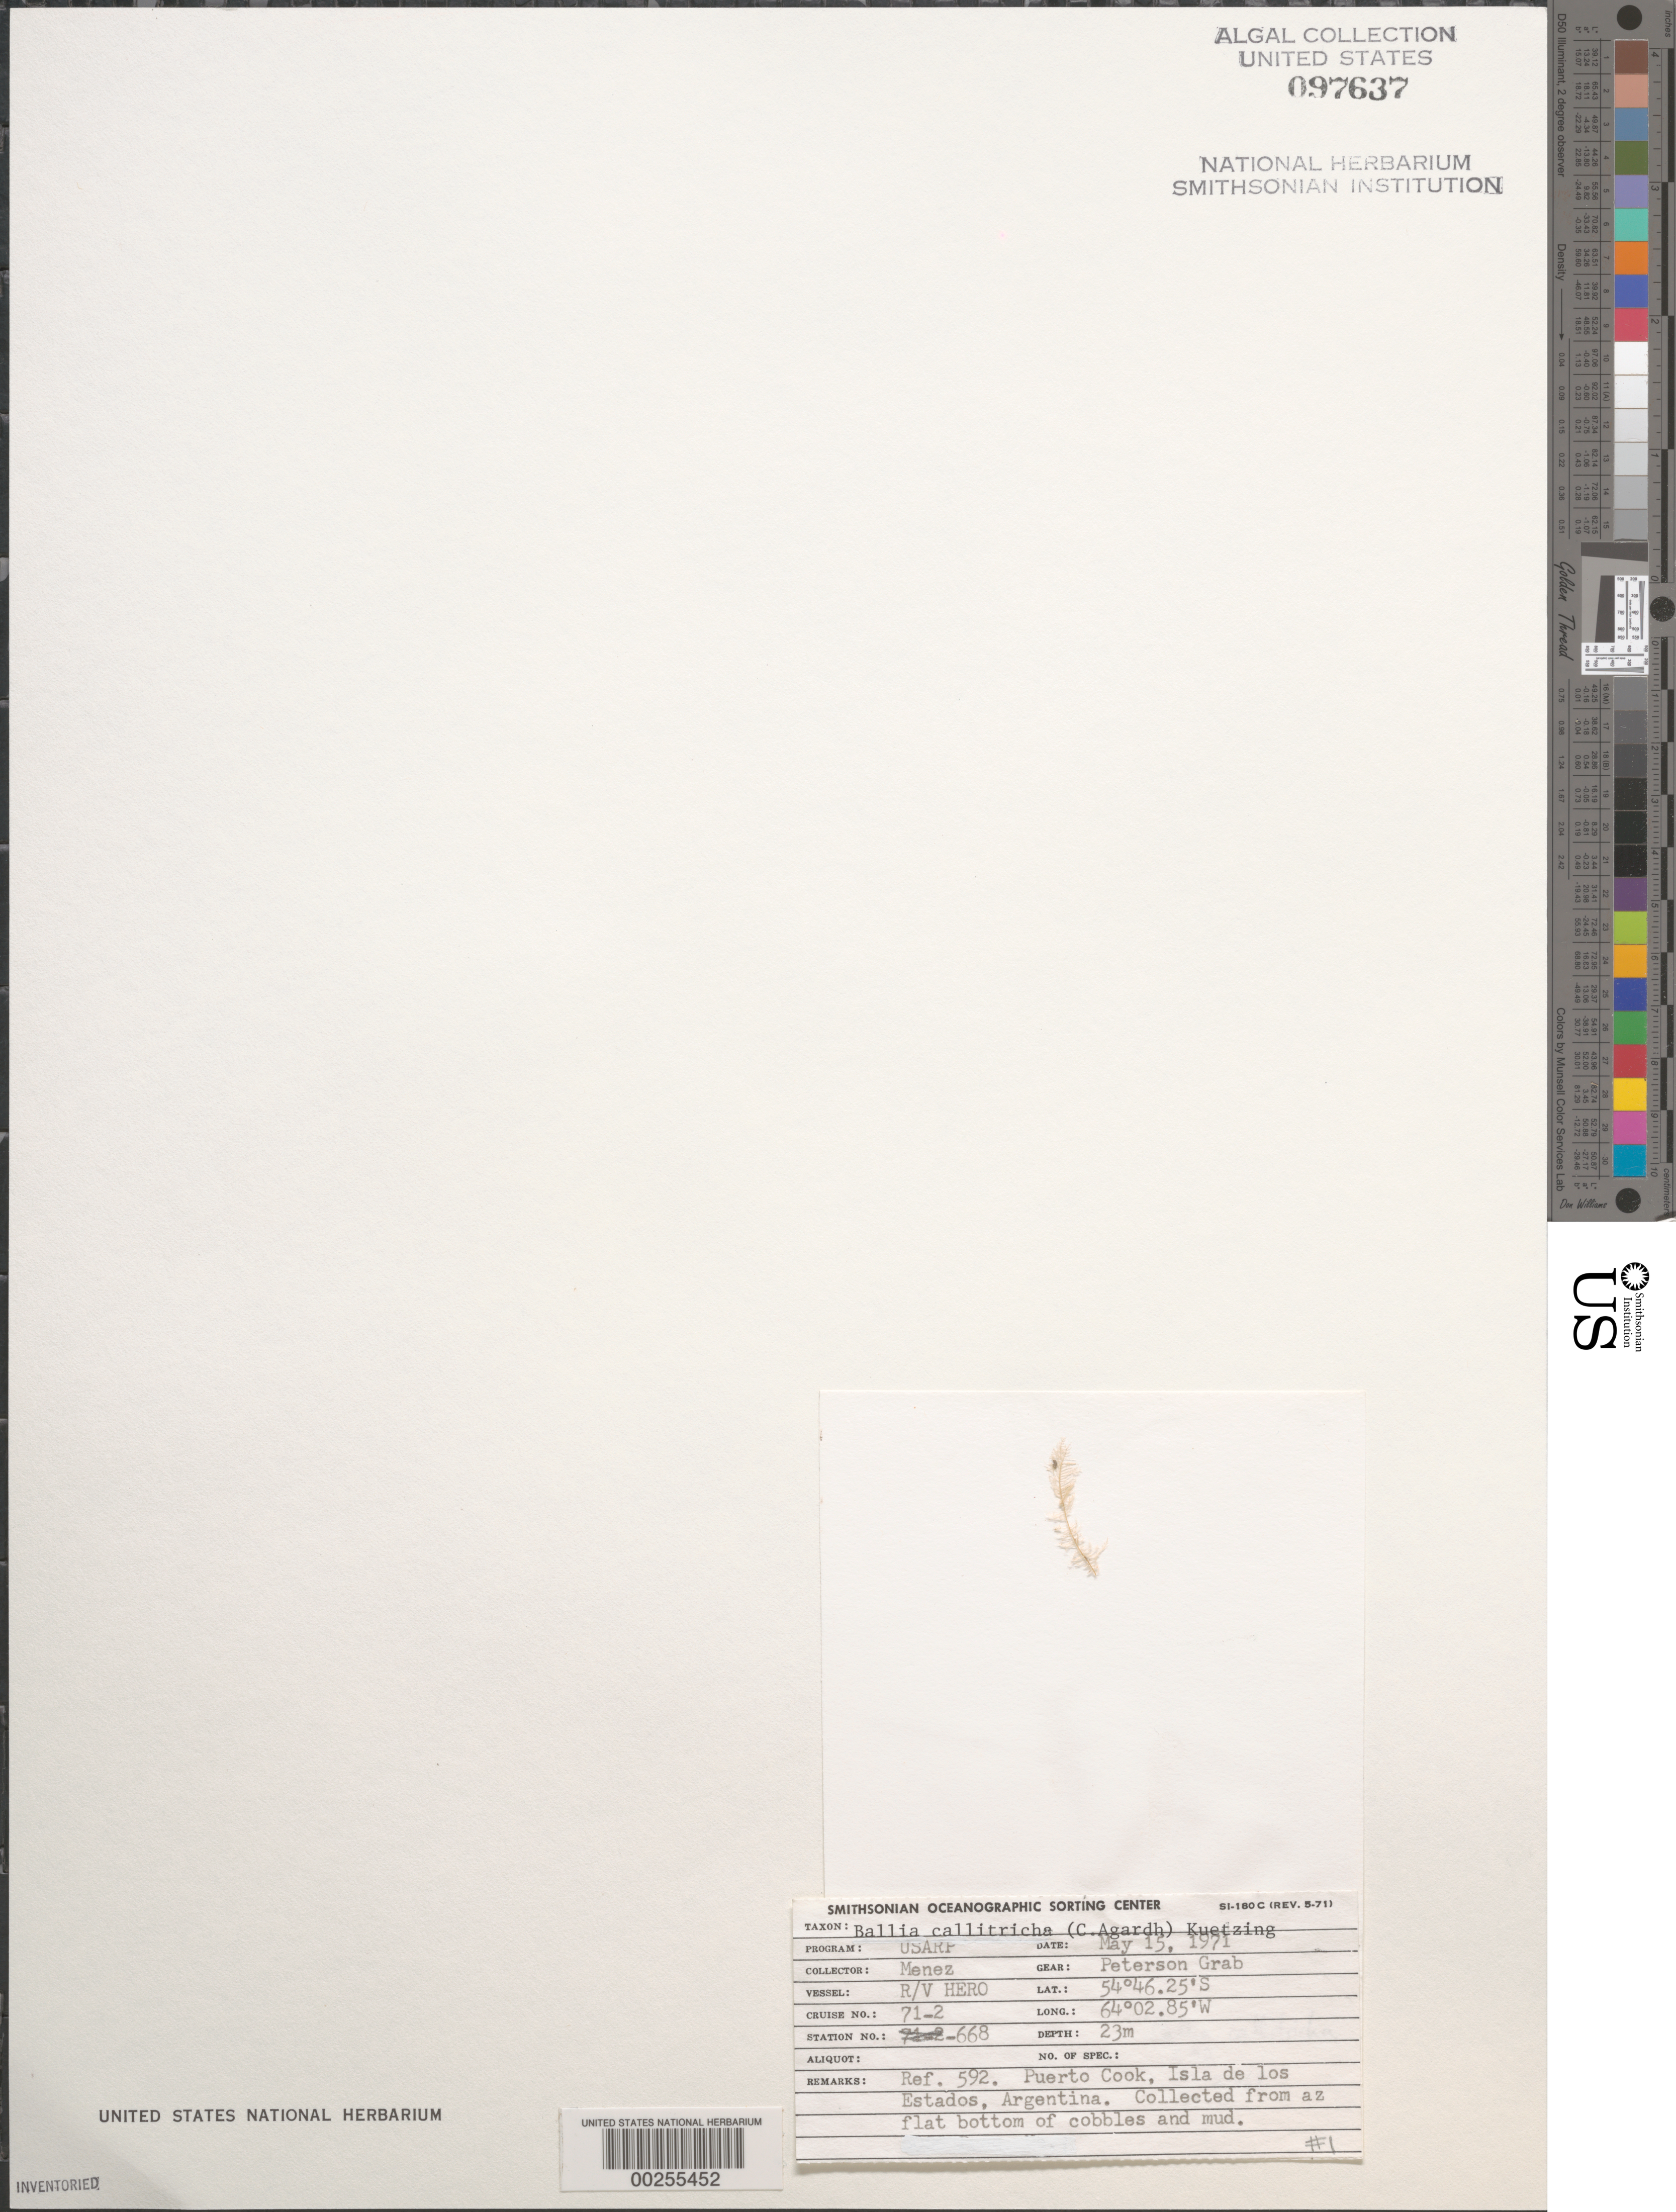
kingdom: Plantae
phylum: Rhodophyta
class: Florideophyceae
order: Balliales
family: Balliaceae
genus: Ballia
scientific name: Ballia callitricha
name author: (C. Agardh) Kützing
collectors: SOSC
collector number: Station 668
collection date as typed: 15 May 1971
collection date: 1971-05-15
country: Argentina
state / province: Tierra del Fuego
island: Isla de los Estados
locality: Puerto Cook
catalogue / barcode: US 97637